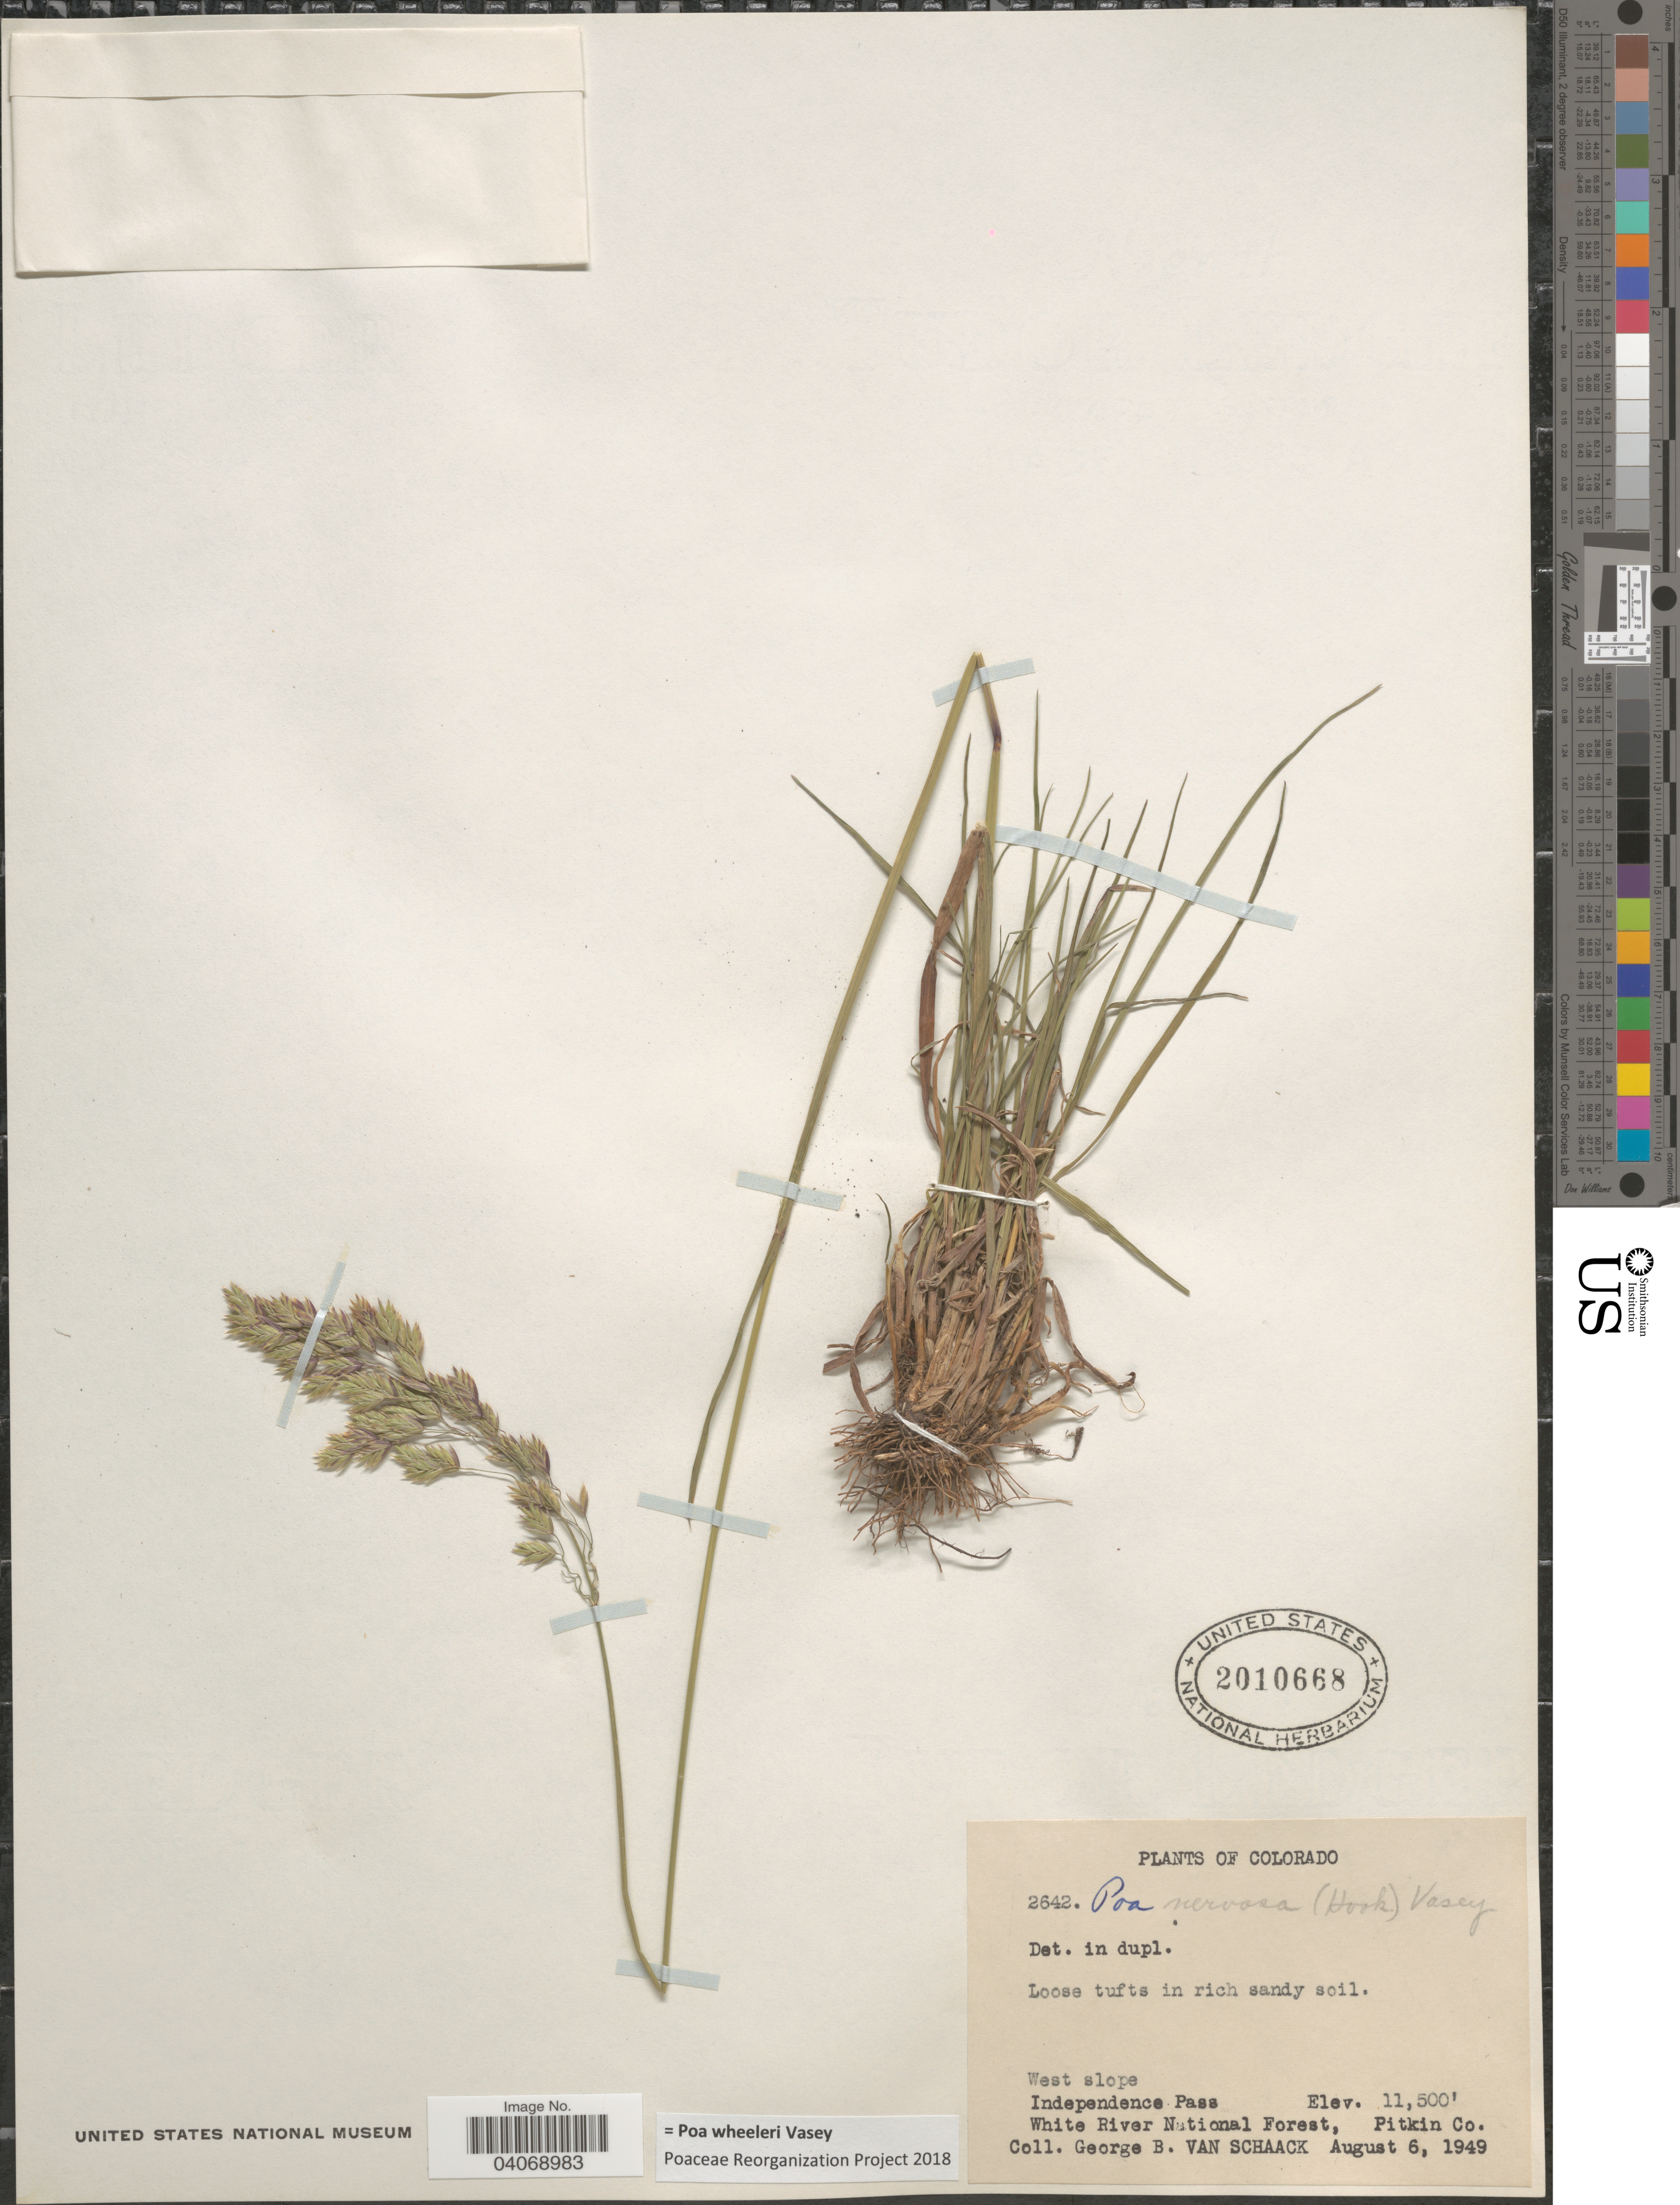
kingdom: Plantae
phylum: Tracheophyta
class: Liliopsida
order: Poales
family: Poaceae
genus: Poa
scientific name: Poa wheeleri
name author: Vasey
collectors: G. Van Schaack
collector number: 2642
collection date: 1949-08-06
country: United States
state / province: Colorado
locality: Loose tufts in rich sandy soil. West slope. Independence Pass. White River National Forest, Pitkin Co.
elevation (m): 3505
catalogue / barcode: US 2010668